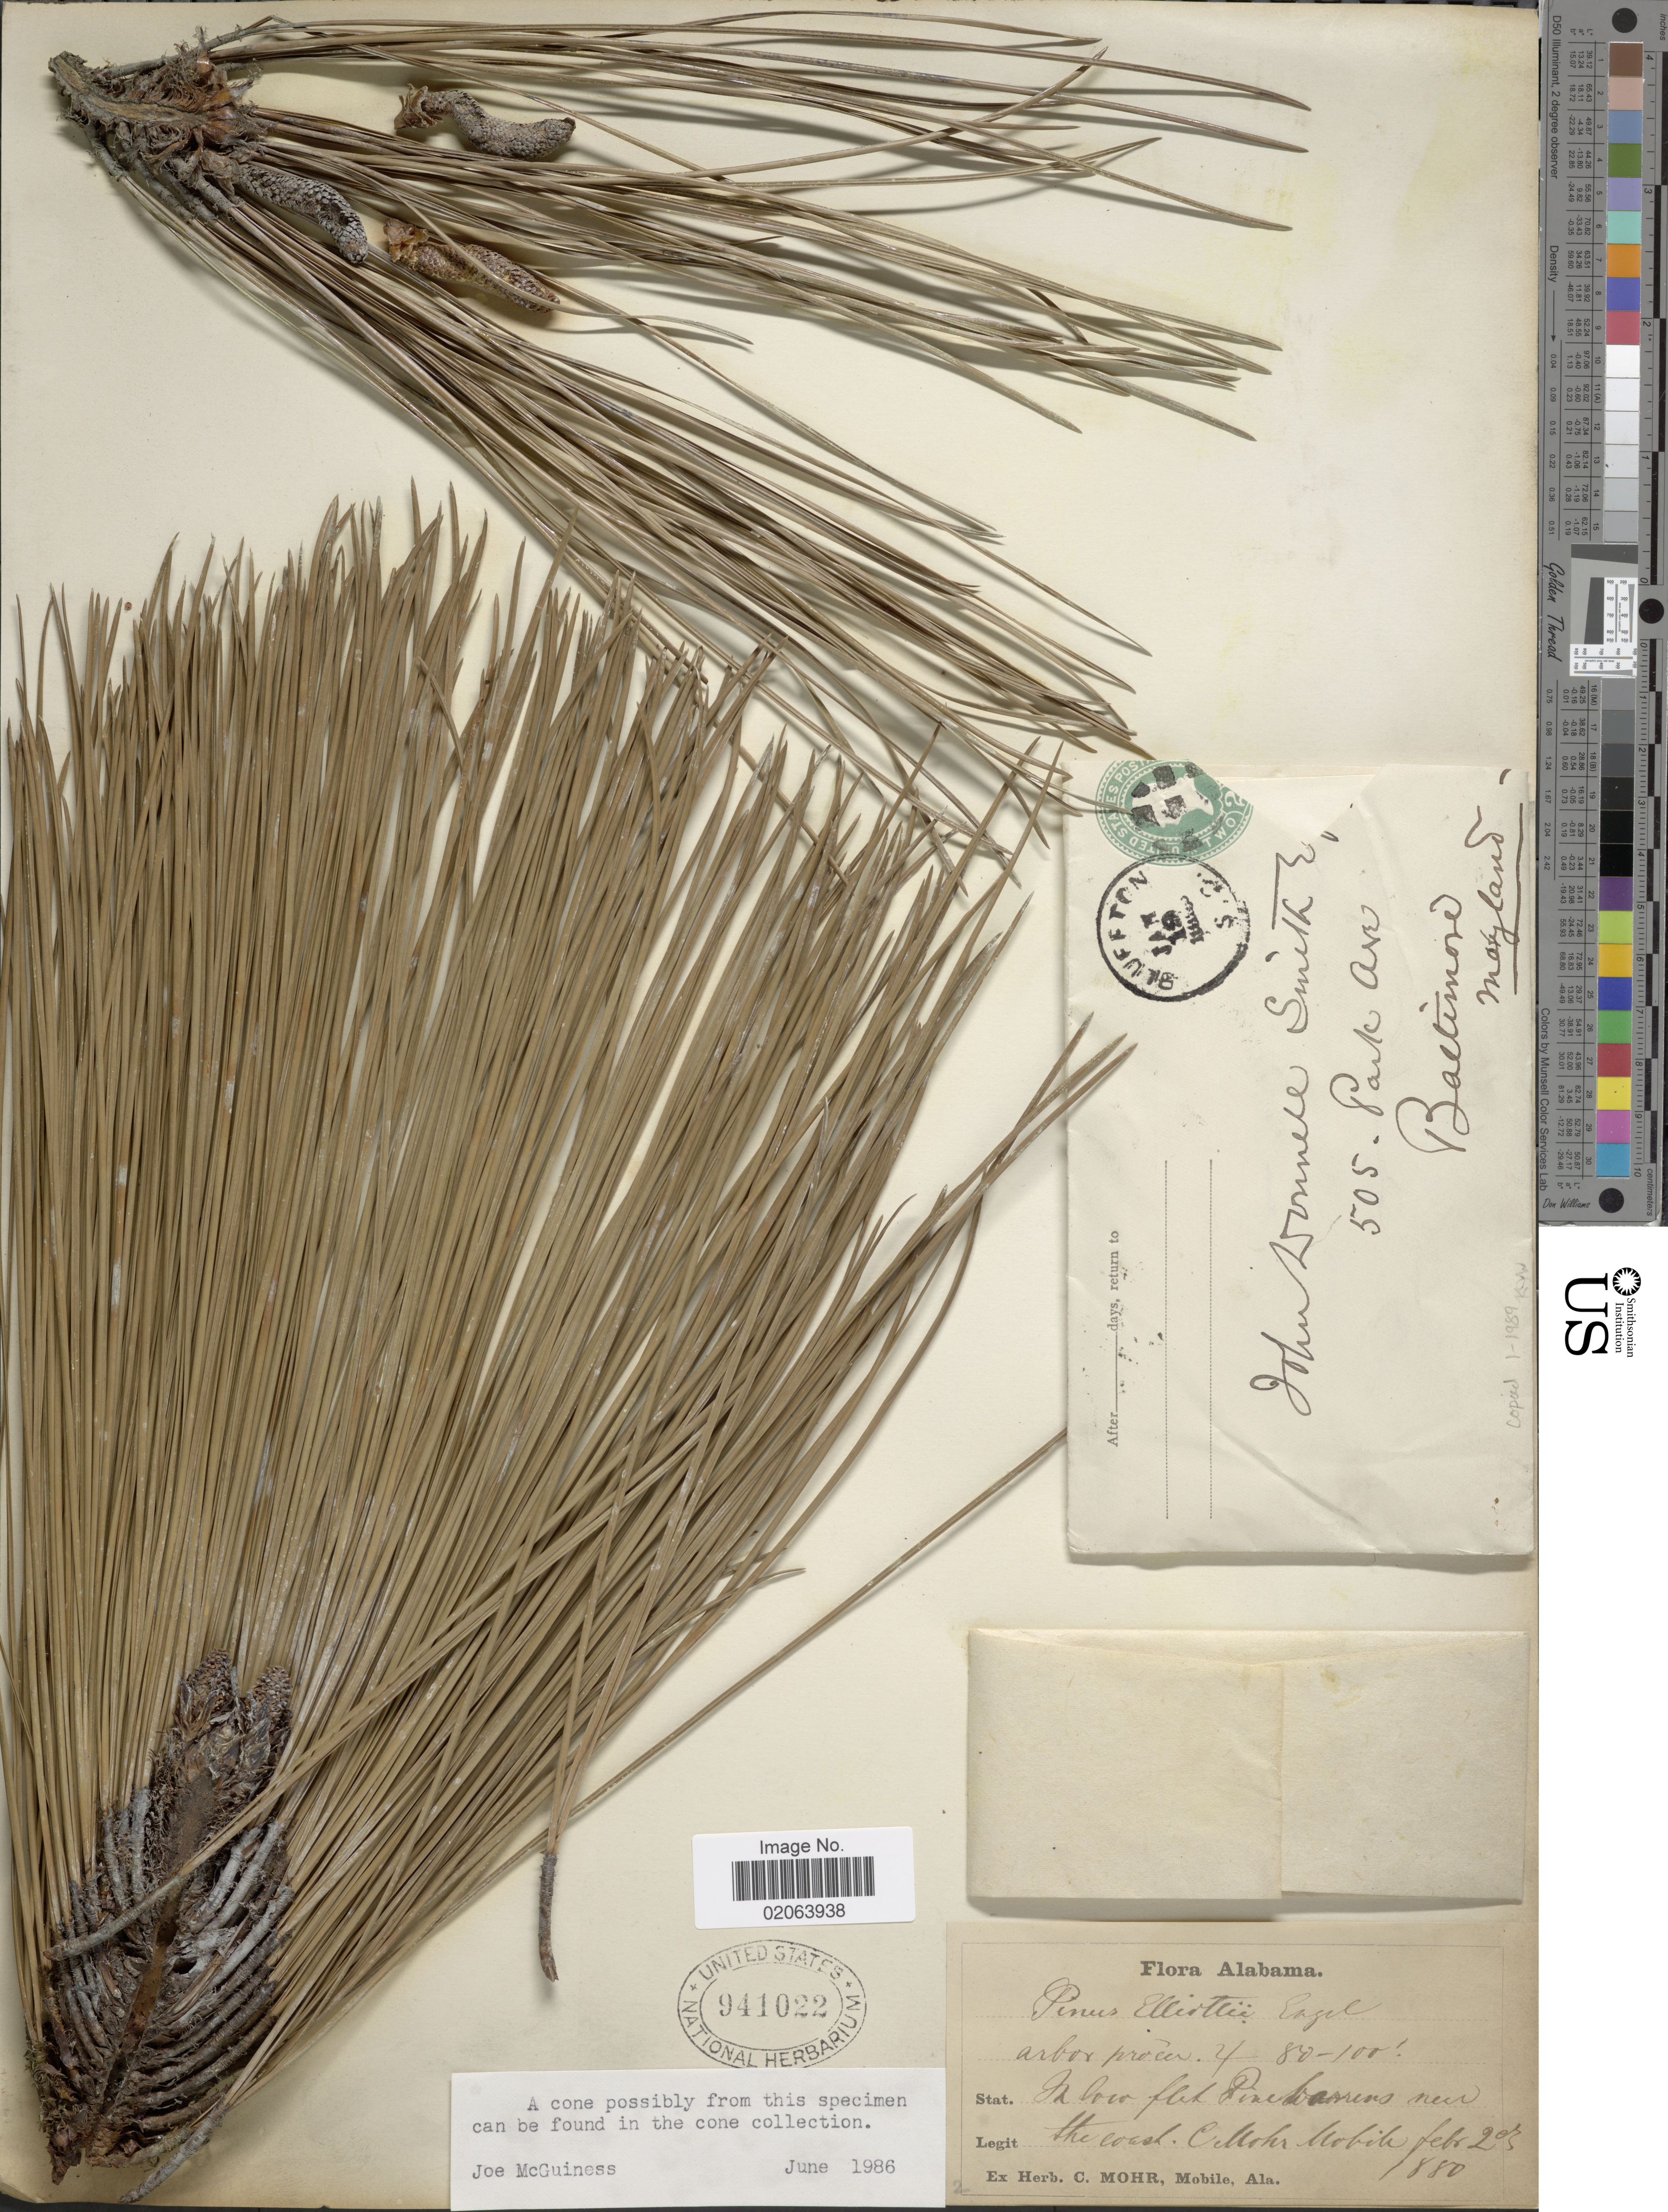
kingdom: Plantae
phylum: Tracheophyta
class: Pinopsida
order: Pinales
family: Pinaceae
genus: Pinus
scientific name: Pinus elliottii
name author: Engelm.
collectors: C. T. Mohr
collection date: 1880-02-20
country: United States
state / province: Alabama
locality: Mobile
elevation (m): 24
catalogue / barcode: US 941022